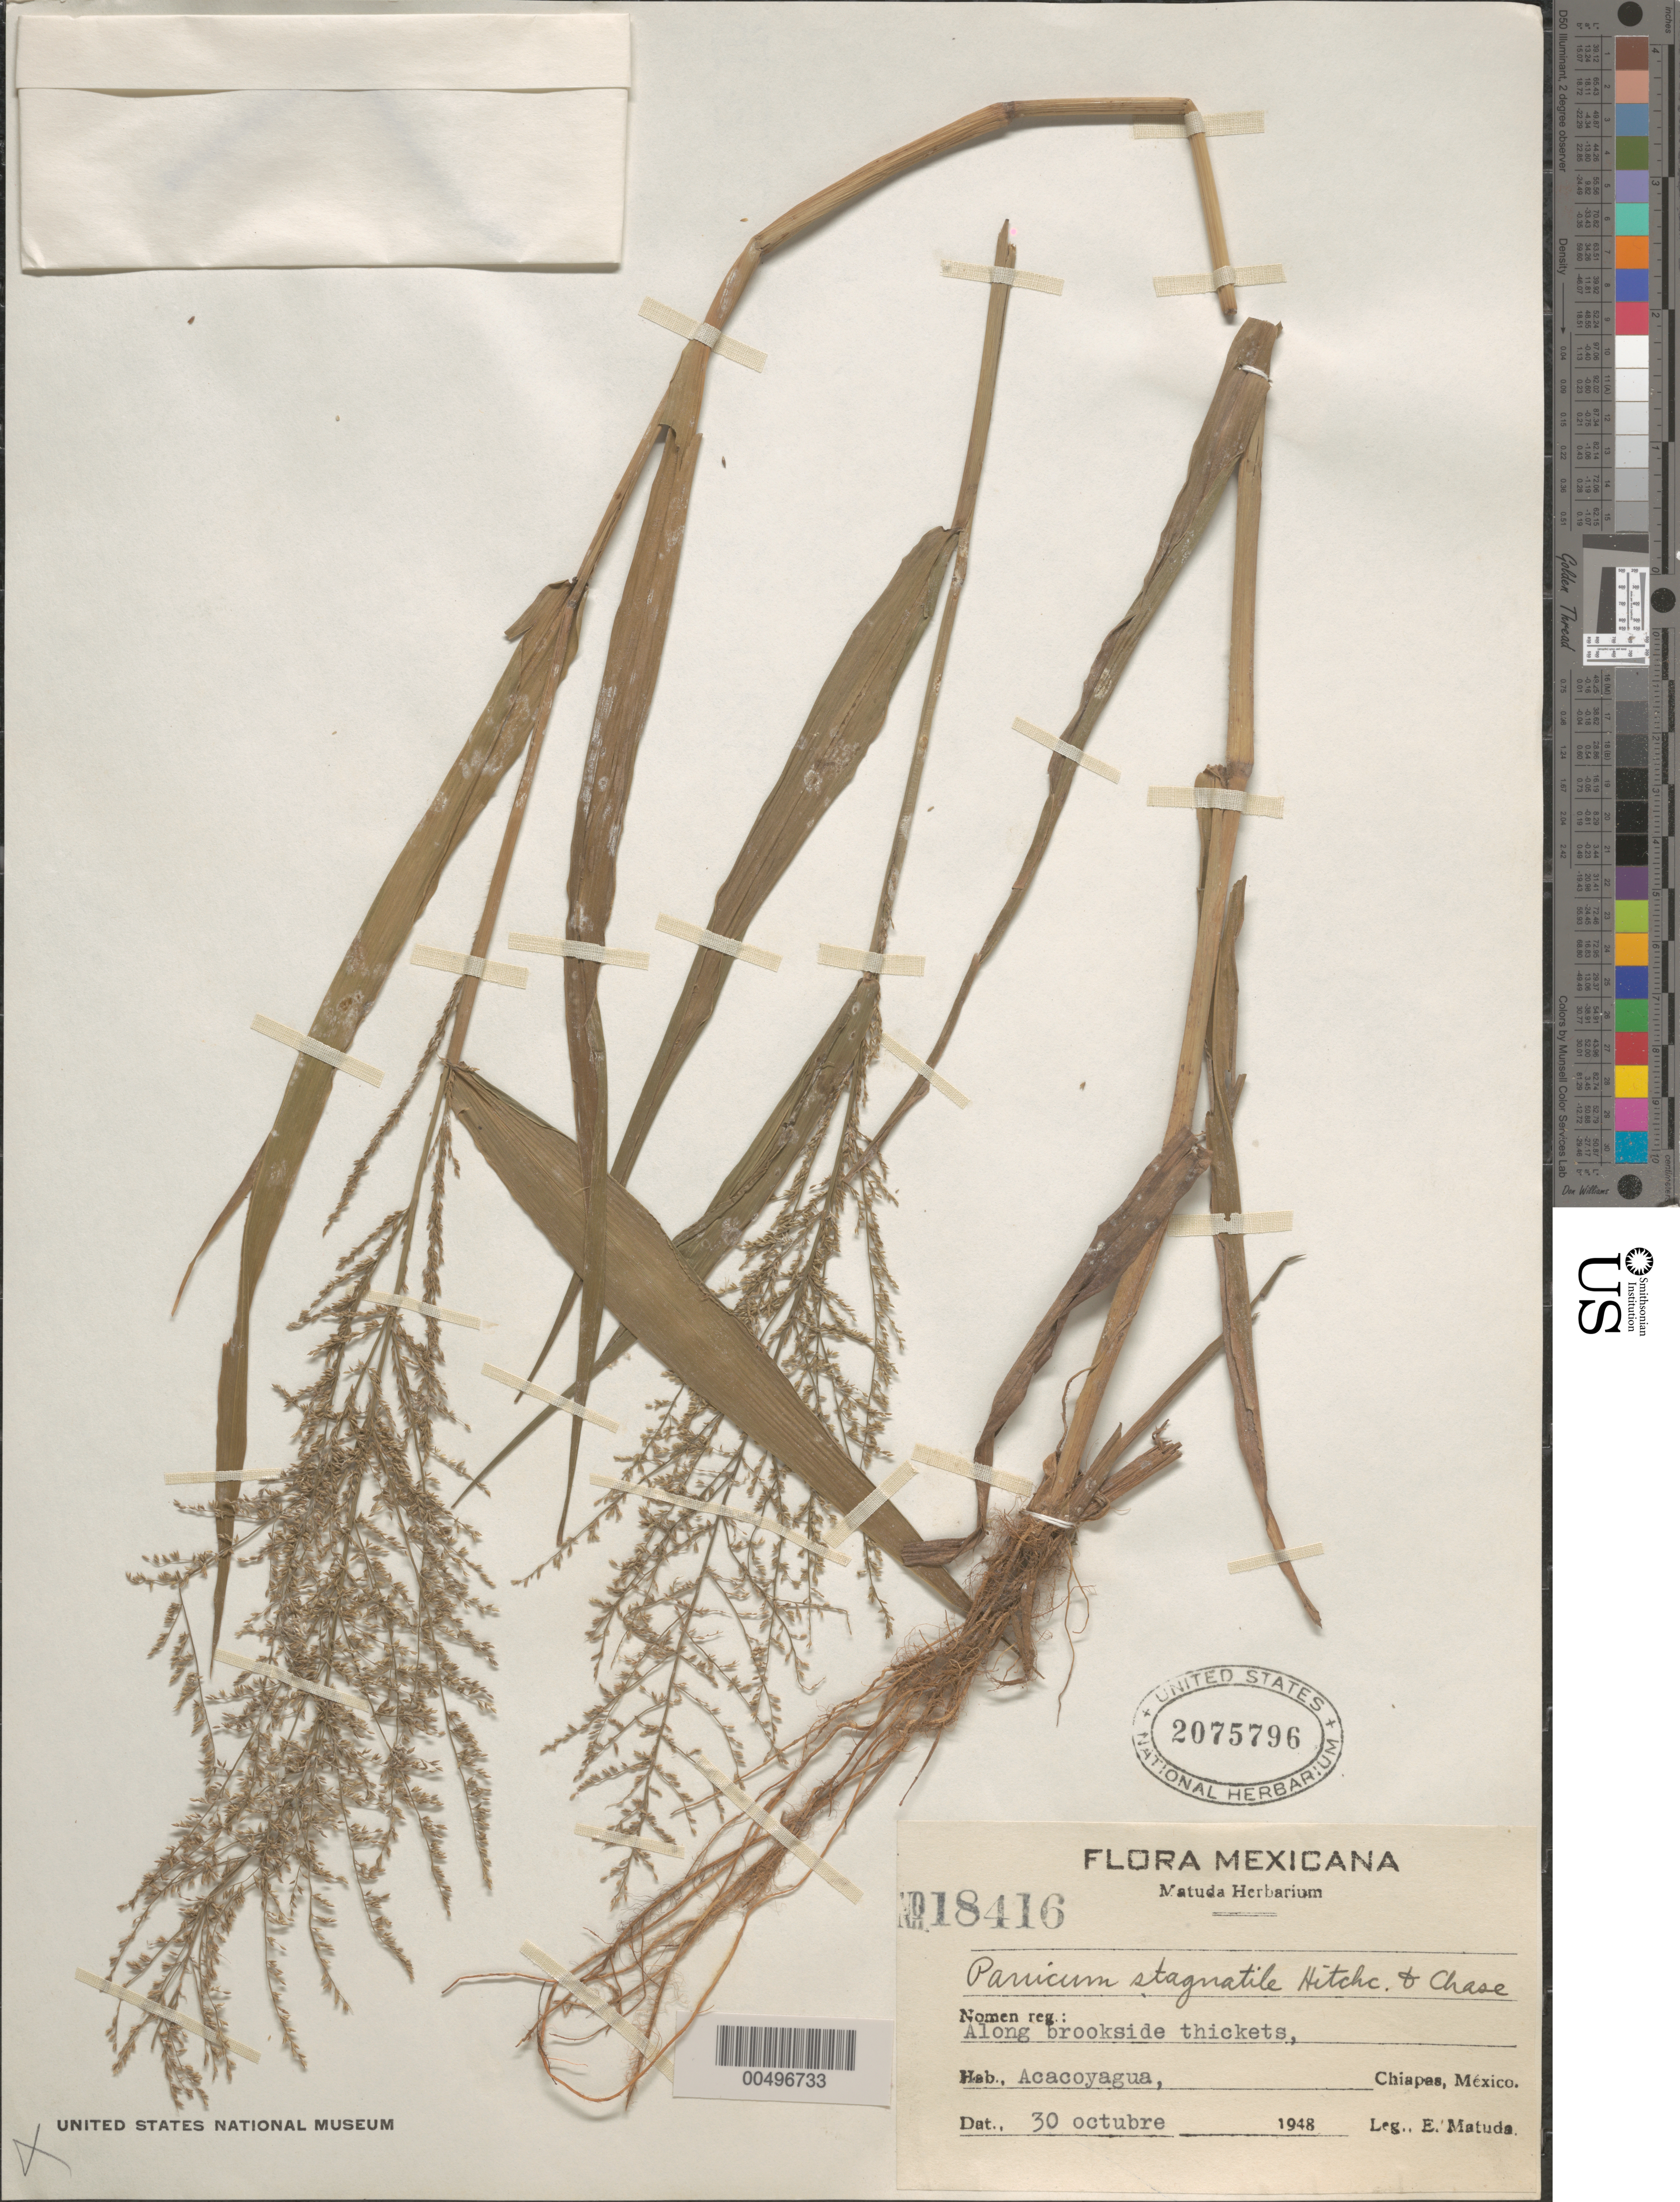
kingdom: Plantae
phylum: Tracheophyta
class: Liliopsida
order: Poales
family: Poaceae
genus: Panicum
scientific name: Panicum stagnatile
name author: Hitchc. & Chase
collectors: E. Matuda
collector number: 18416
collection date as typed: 30 Oct 1948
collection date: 1948-10-30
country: Mexico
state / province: Chiapas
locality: Acacoyagua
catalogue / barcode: US 2075796